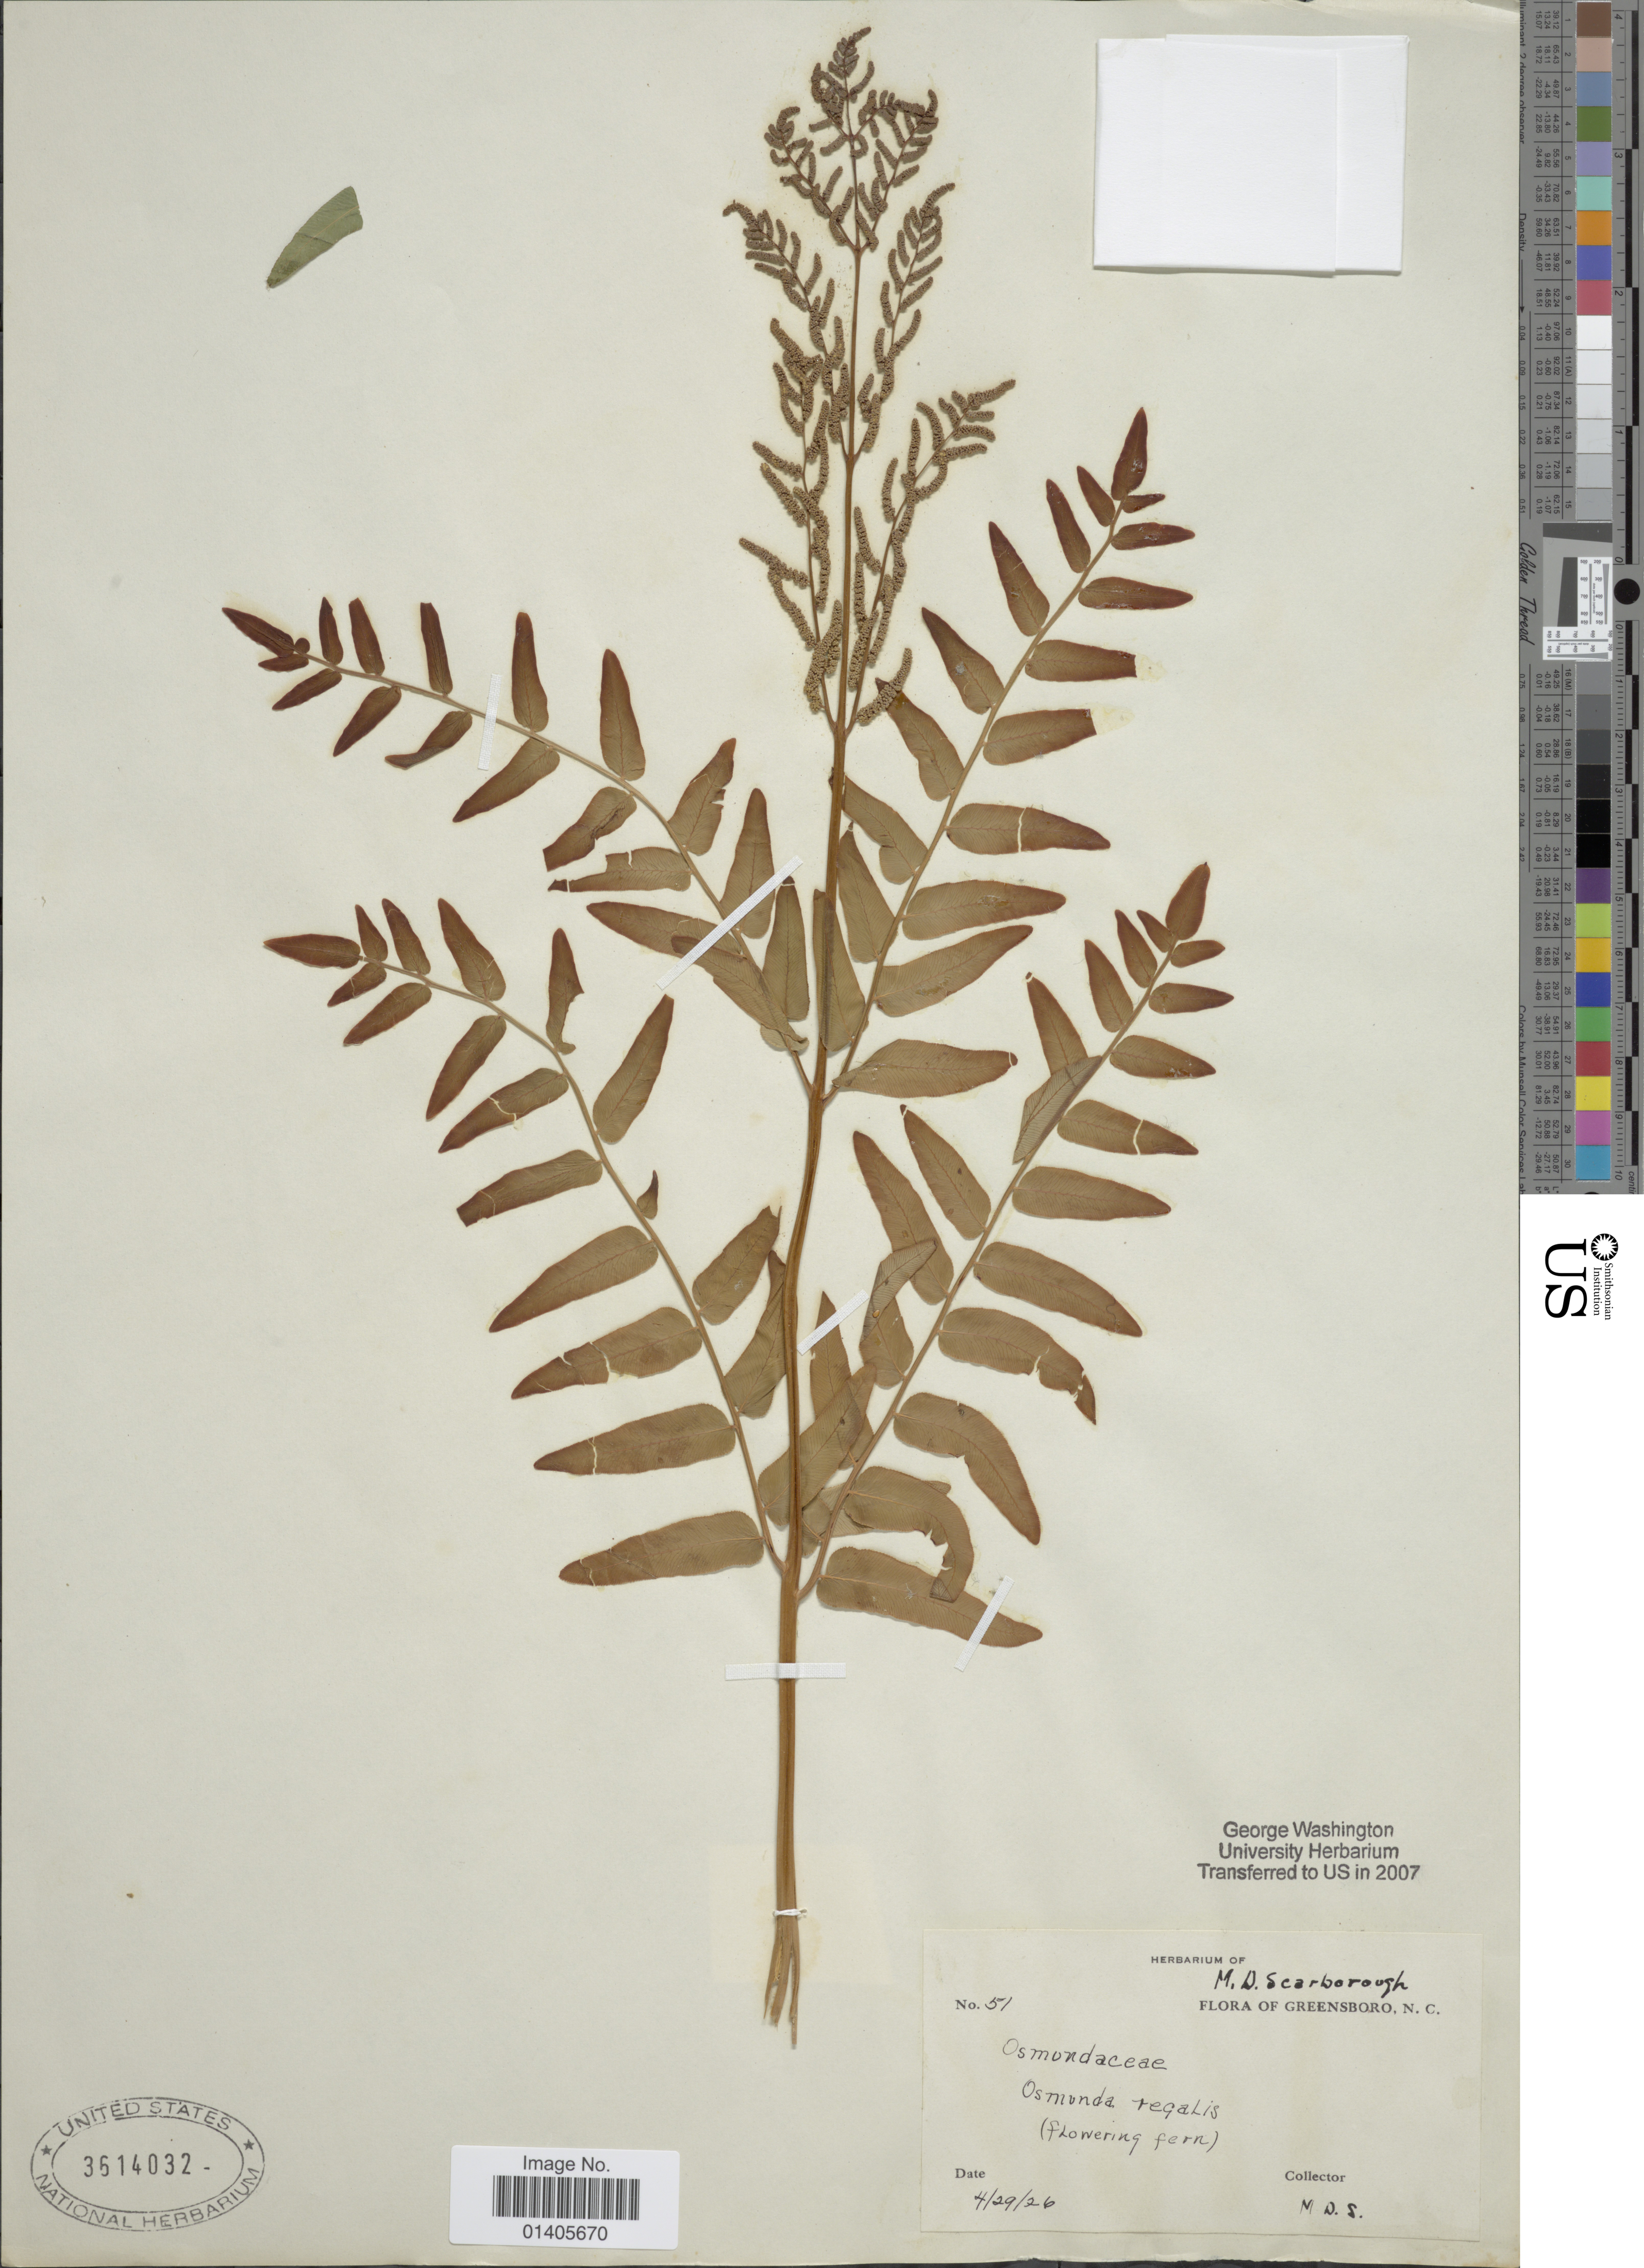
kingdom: Plantae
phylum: Tracheophyta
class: Polypodiopsida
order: Osmundales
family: Osmundaceae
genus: Osmunda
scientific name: Osmunda regalis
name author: L.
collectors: M. Scarborough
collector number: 51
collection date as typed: Transcribed d/m/y: 29/4/26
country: United States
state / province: North Carolina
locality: Greensboro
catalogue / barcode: US 3614032